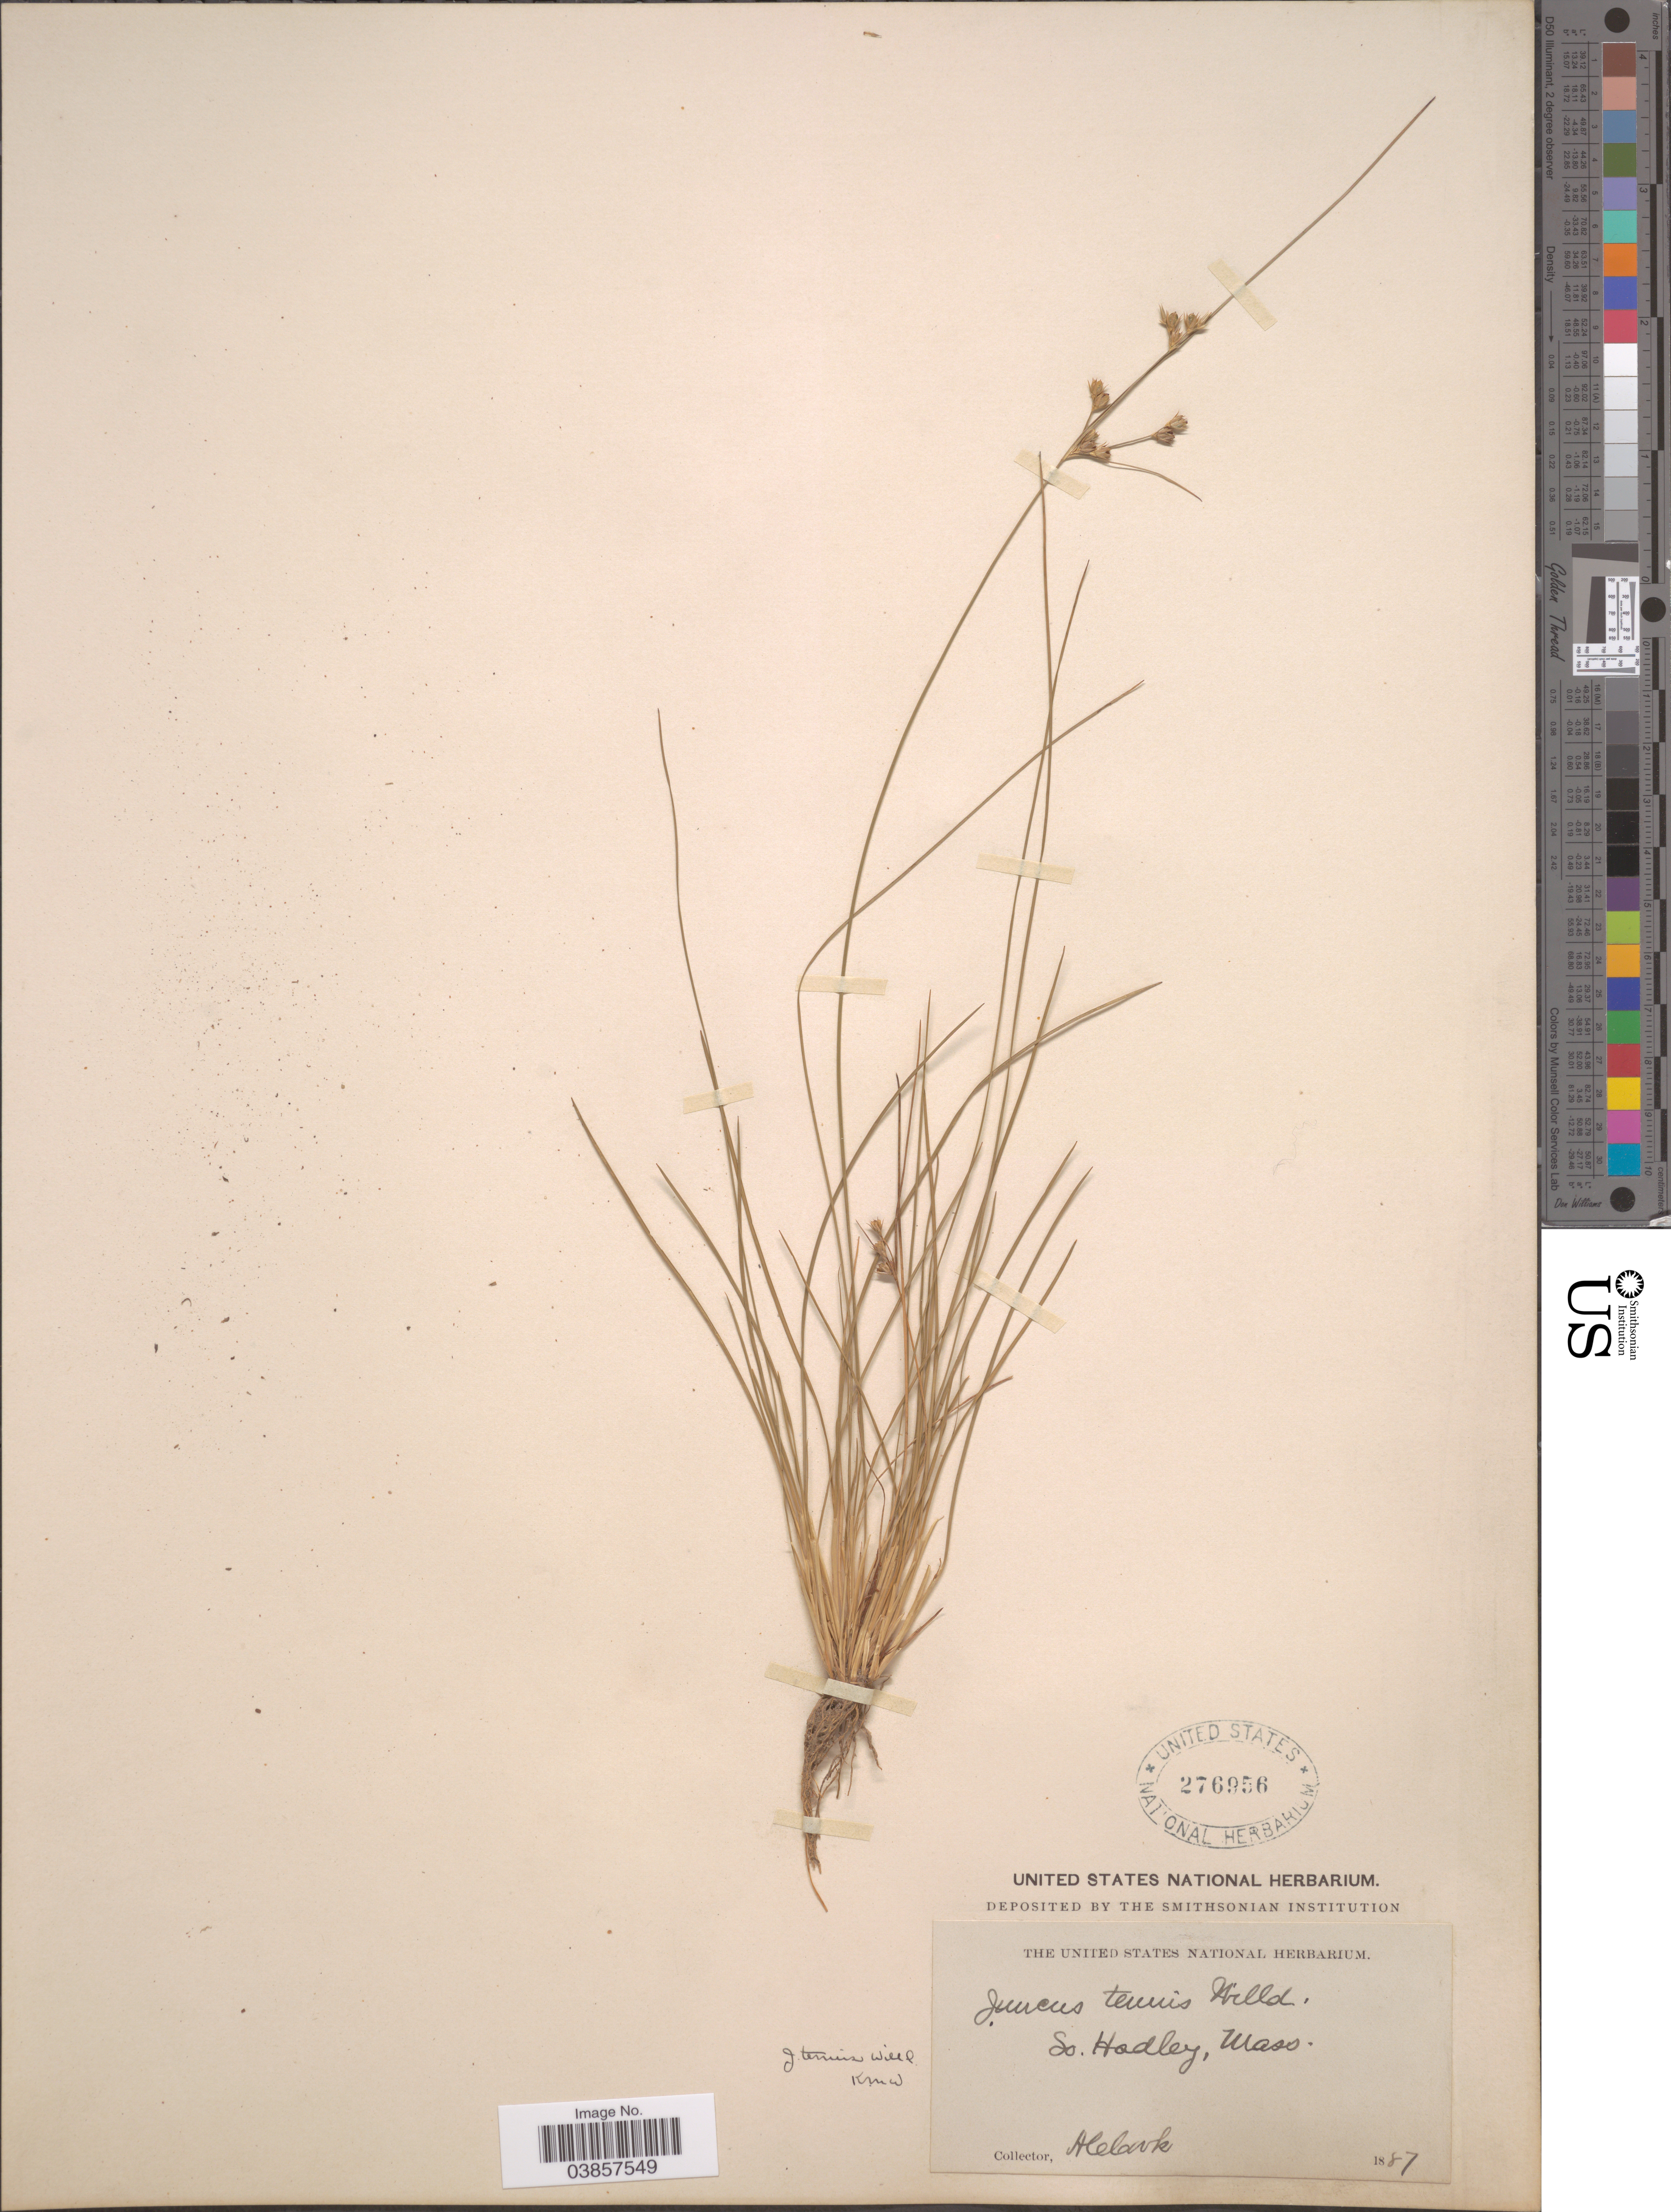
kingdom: Plantae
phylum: Tracheophyta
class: Liliopsida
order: Poales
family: Juncaceae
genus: Juncus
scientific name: Juncus tenuis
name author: Willd.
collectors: A. Cook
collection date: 1887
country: United States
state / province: Massachusetts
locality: So. Hadley.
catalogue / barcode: US 276956